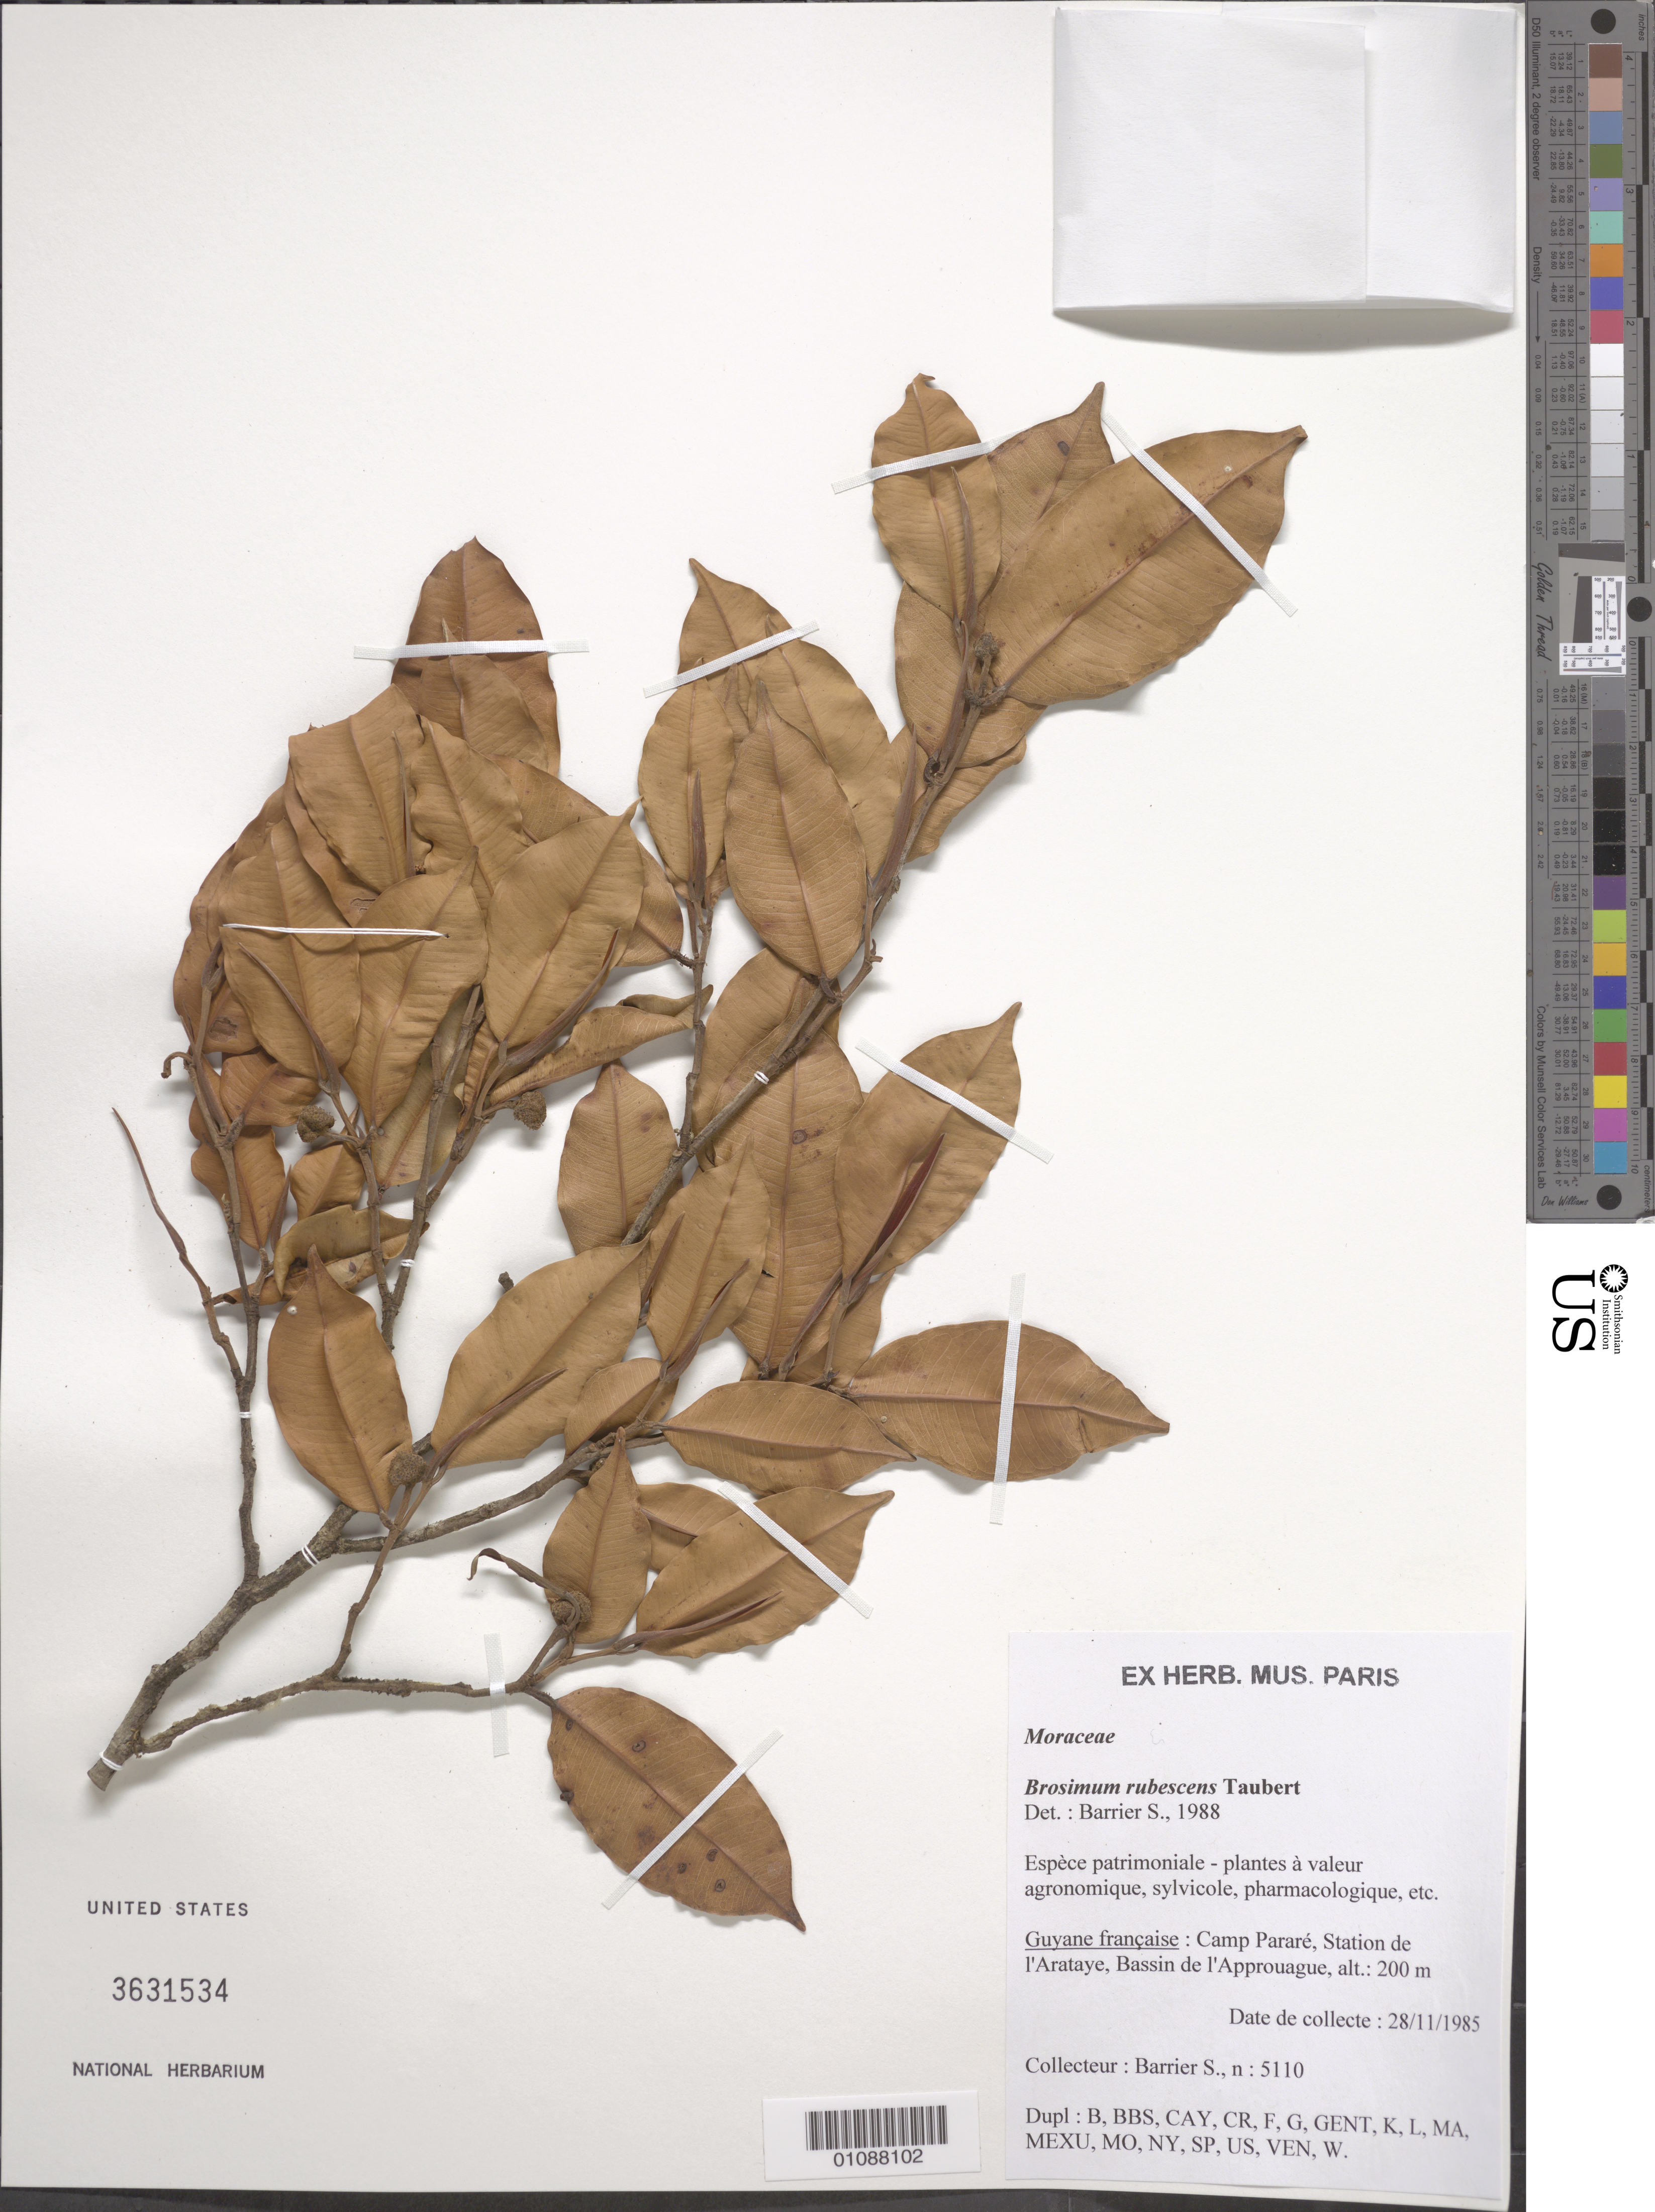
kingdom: Plantae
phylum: Tracheophyta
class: Magnoliopsida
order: Rosales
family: Moraceae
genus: Brosimum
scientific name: Brosimum rubescens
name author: Taub.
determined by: Barrier, S.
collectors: S. Barrier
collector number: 5110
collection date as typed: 28-Nov-85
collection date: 1985-11-28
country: French Guiana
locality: Camp Pararé, Station de l'Arataye, Bassin de l'Approuague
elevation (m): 100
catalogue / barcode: US 3631534